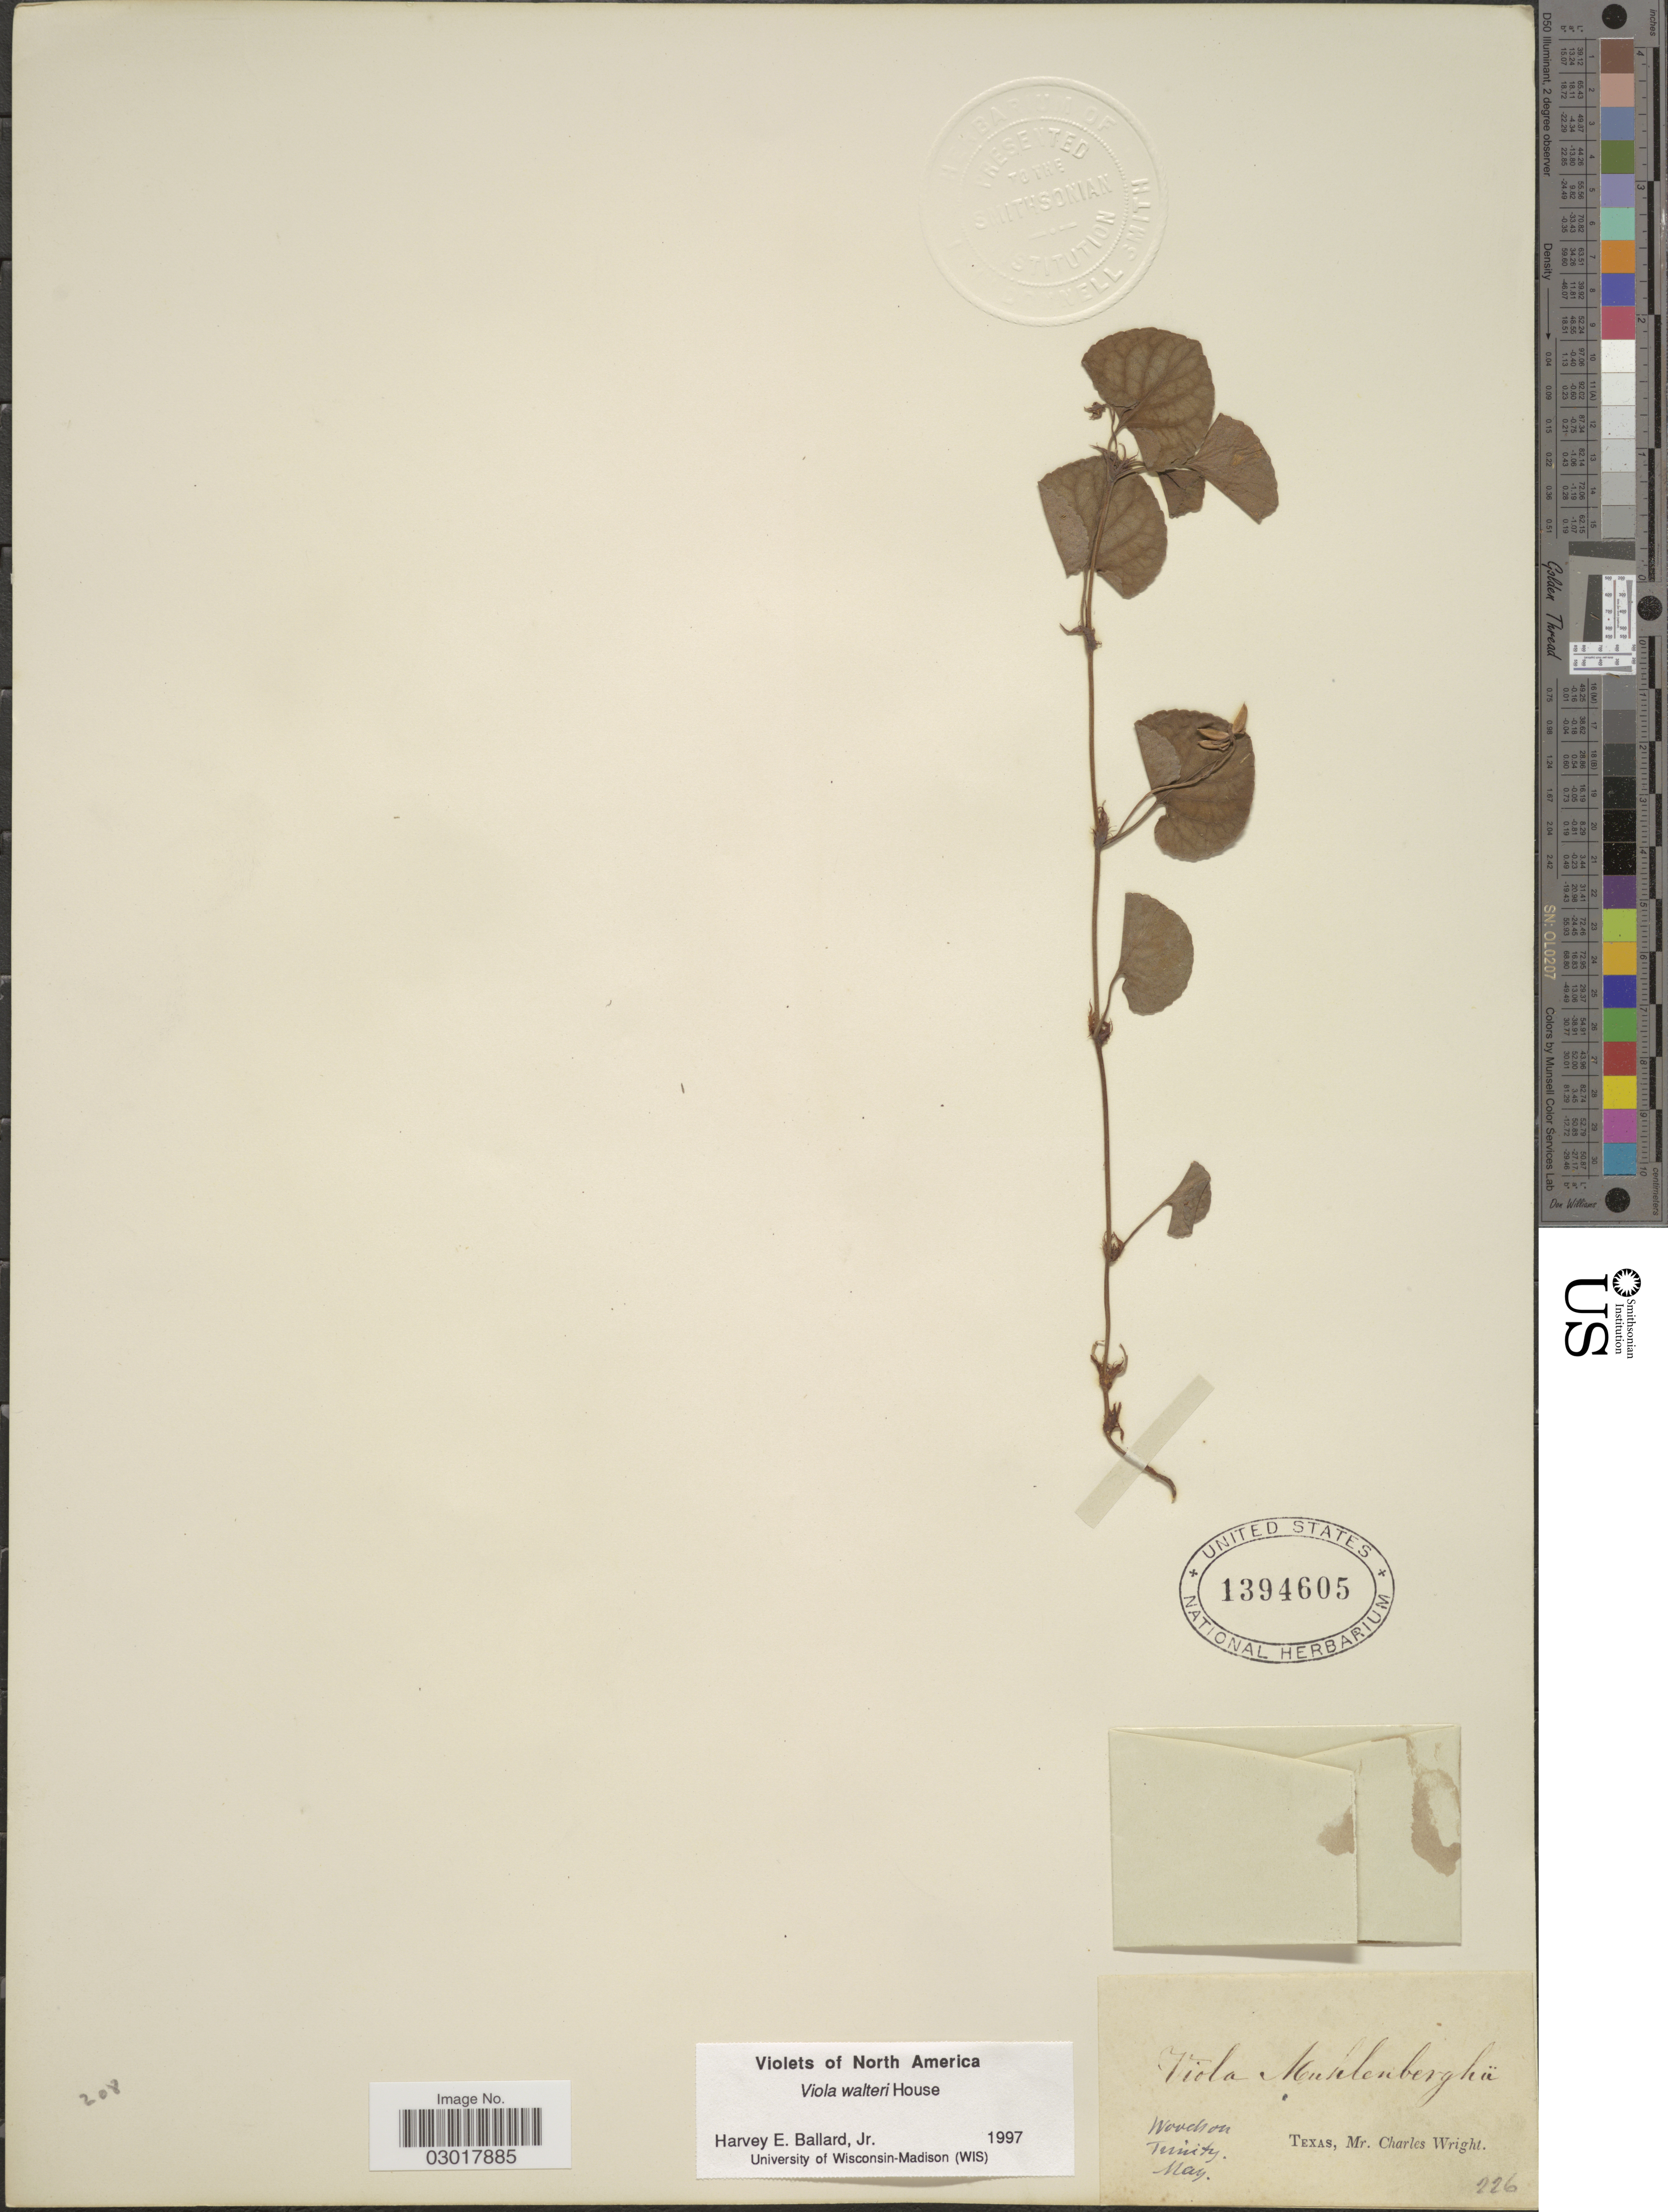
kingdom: Plantae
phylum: Tracheophyta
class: Magnoliopsida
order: Malpighiales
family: Violaceae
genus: Viola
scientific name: Viola walteri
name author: House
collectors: C. H. Wright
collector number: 226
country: United States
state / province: Texas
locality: Woodson Territory.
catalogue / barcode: US 1394605